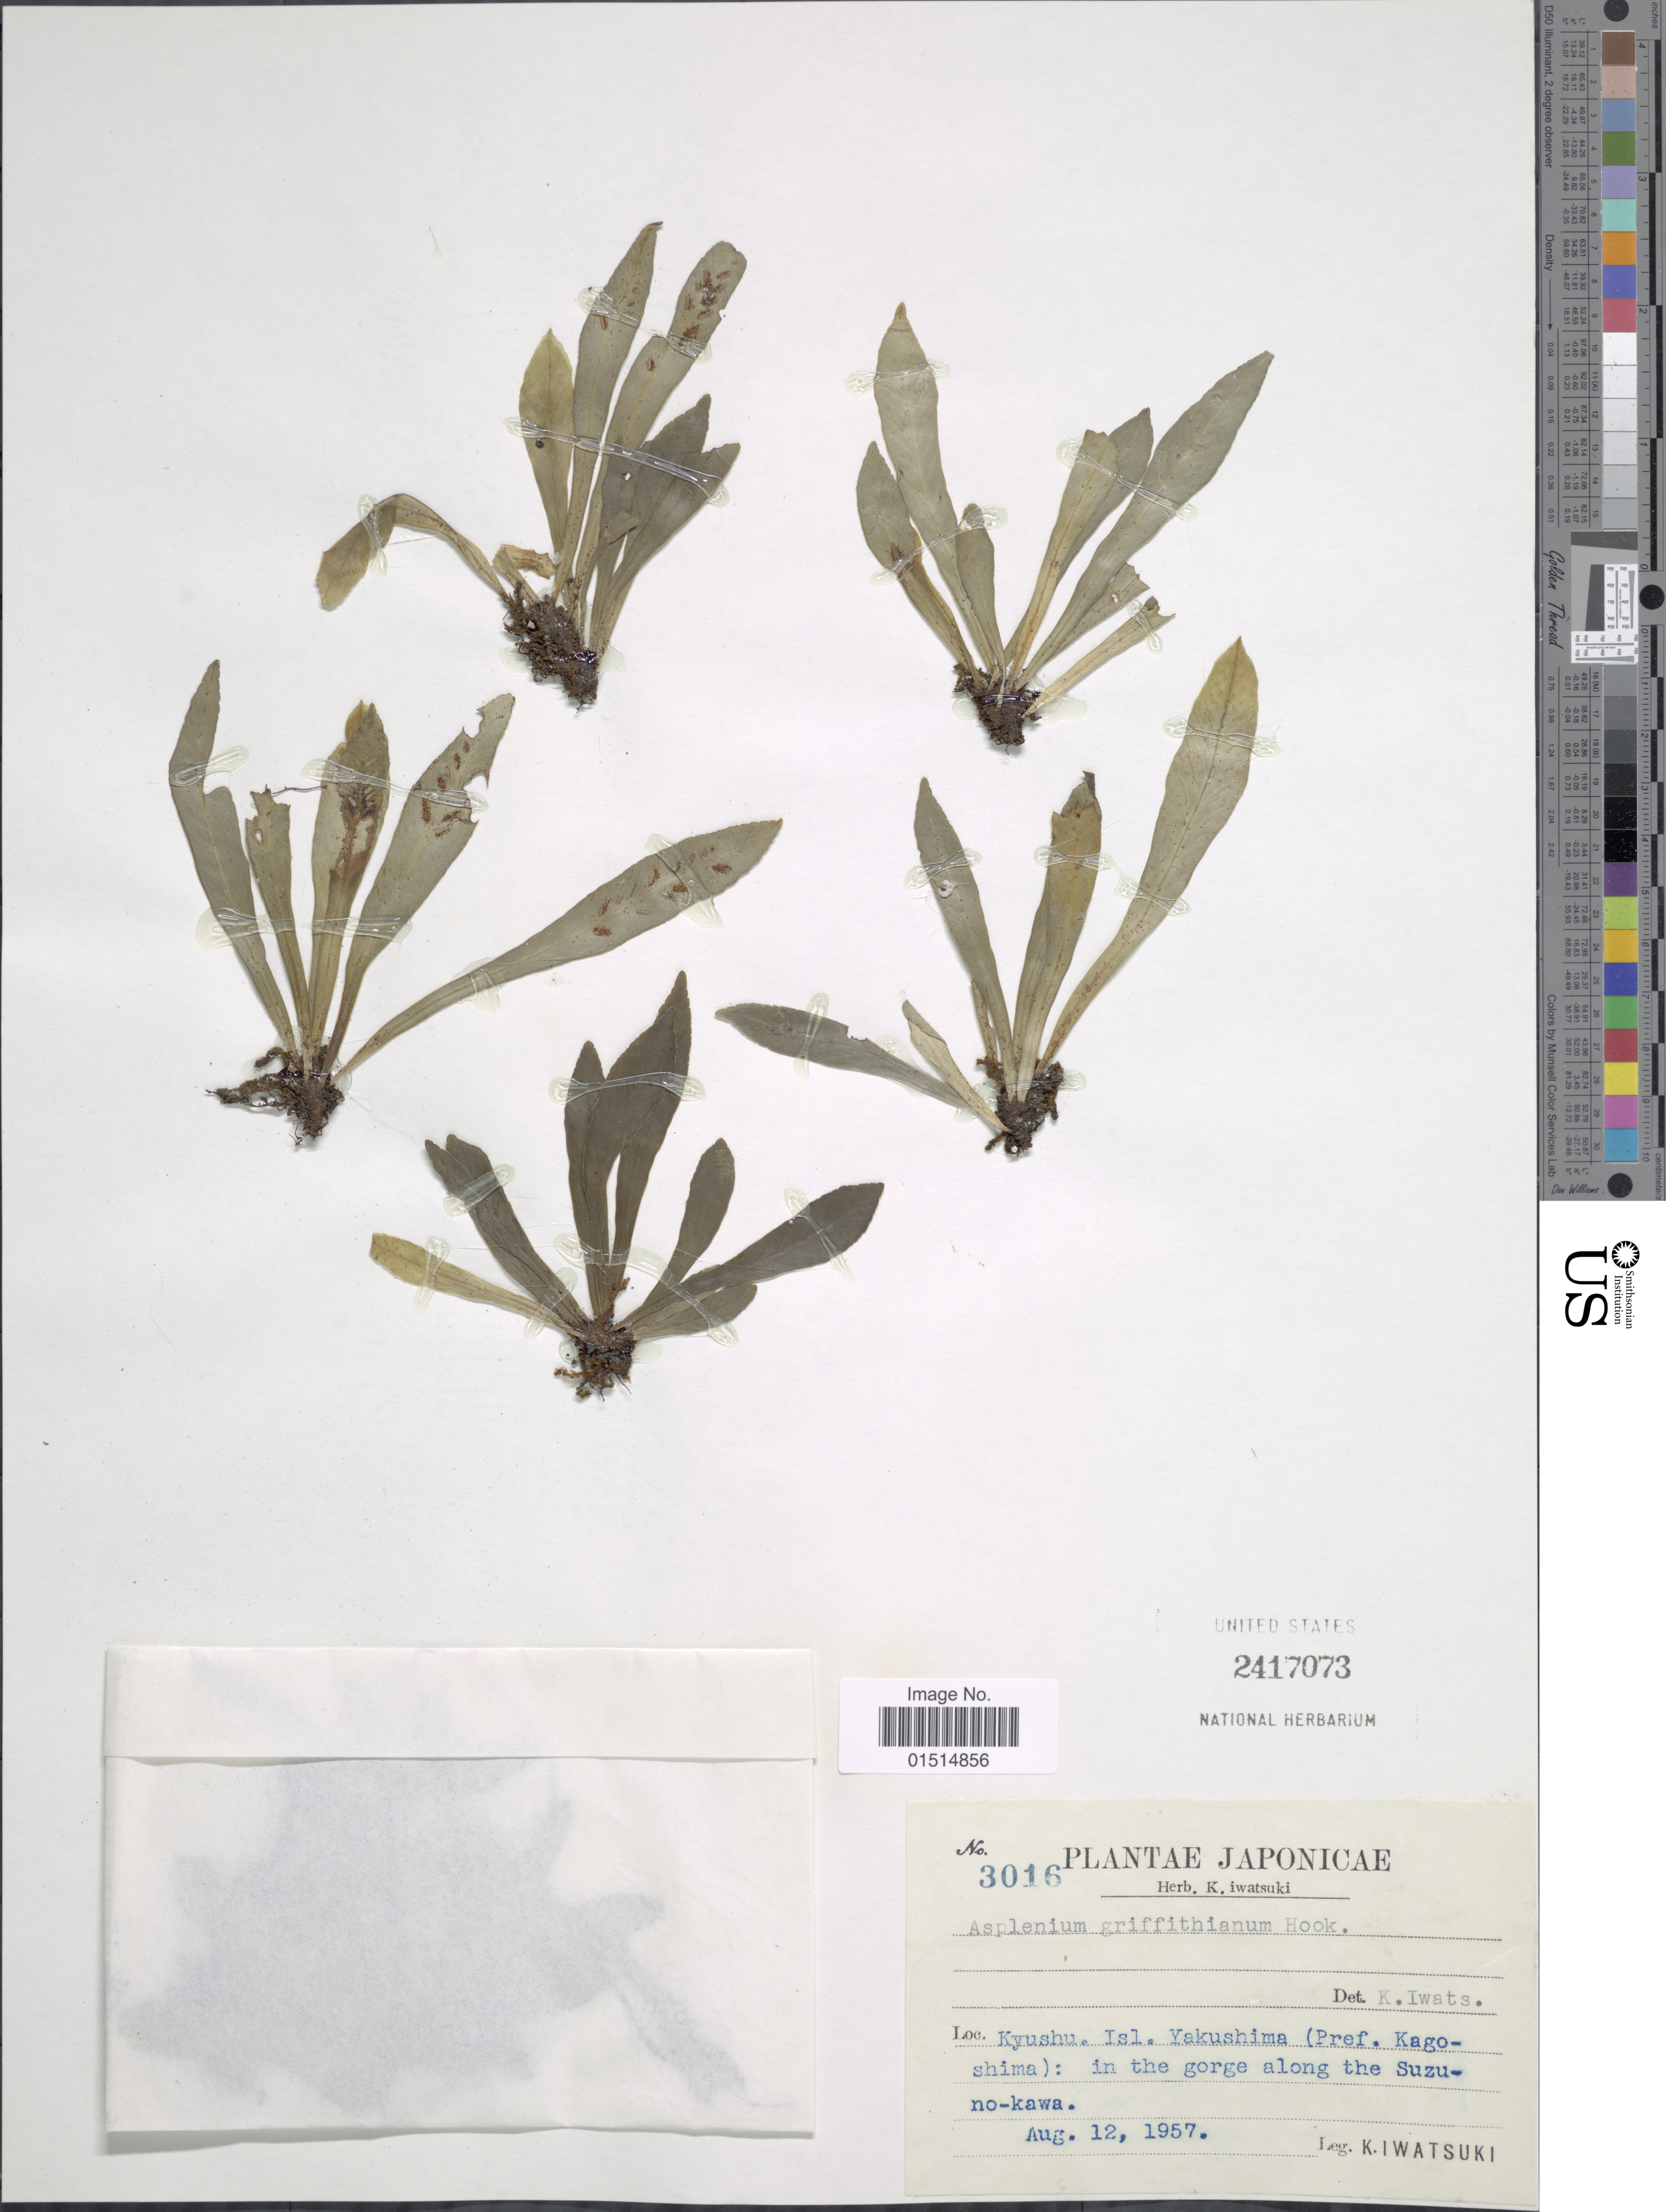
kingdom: Plantae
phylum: Tracheophyta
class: Polypodiopsida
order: Polypodiales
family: Aspleniaceae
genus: Asplenium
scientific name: Asplenium griffithianum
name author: Hook.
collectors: K. Iwatsuki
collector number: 3016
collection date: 1957-08-12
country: Japan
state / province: Kagosima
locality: Kyushu Isla. Yakushima: in the gorge along the Suzuno-kawa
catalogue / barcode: US 2417073